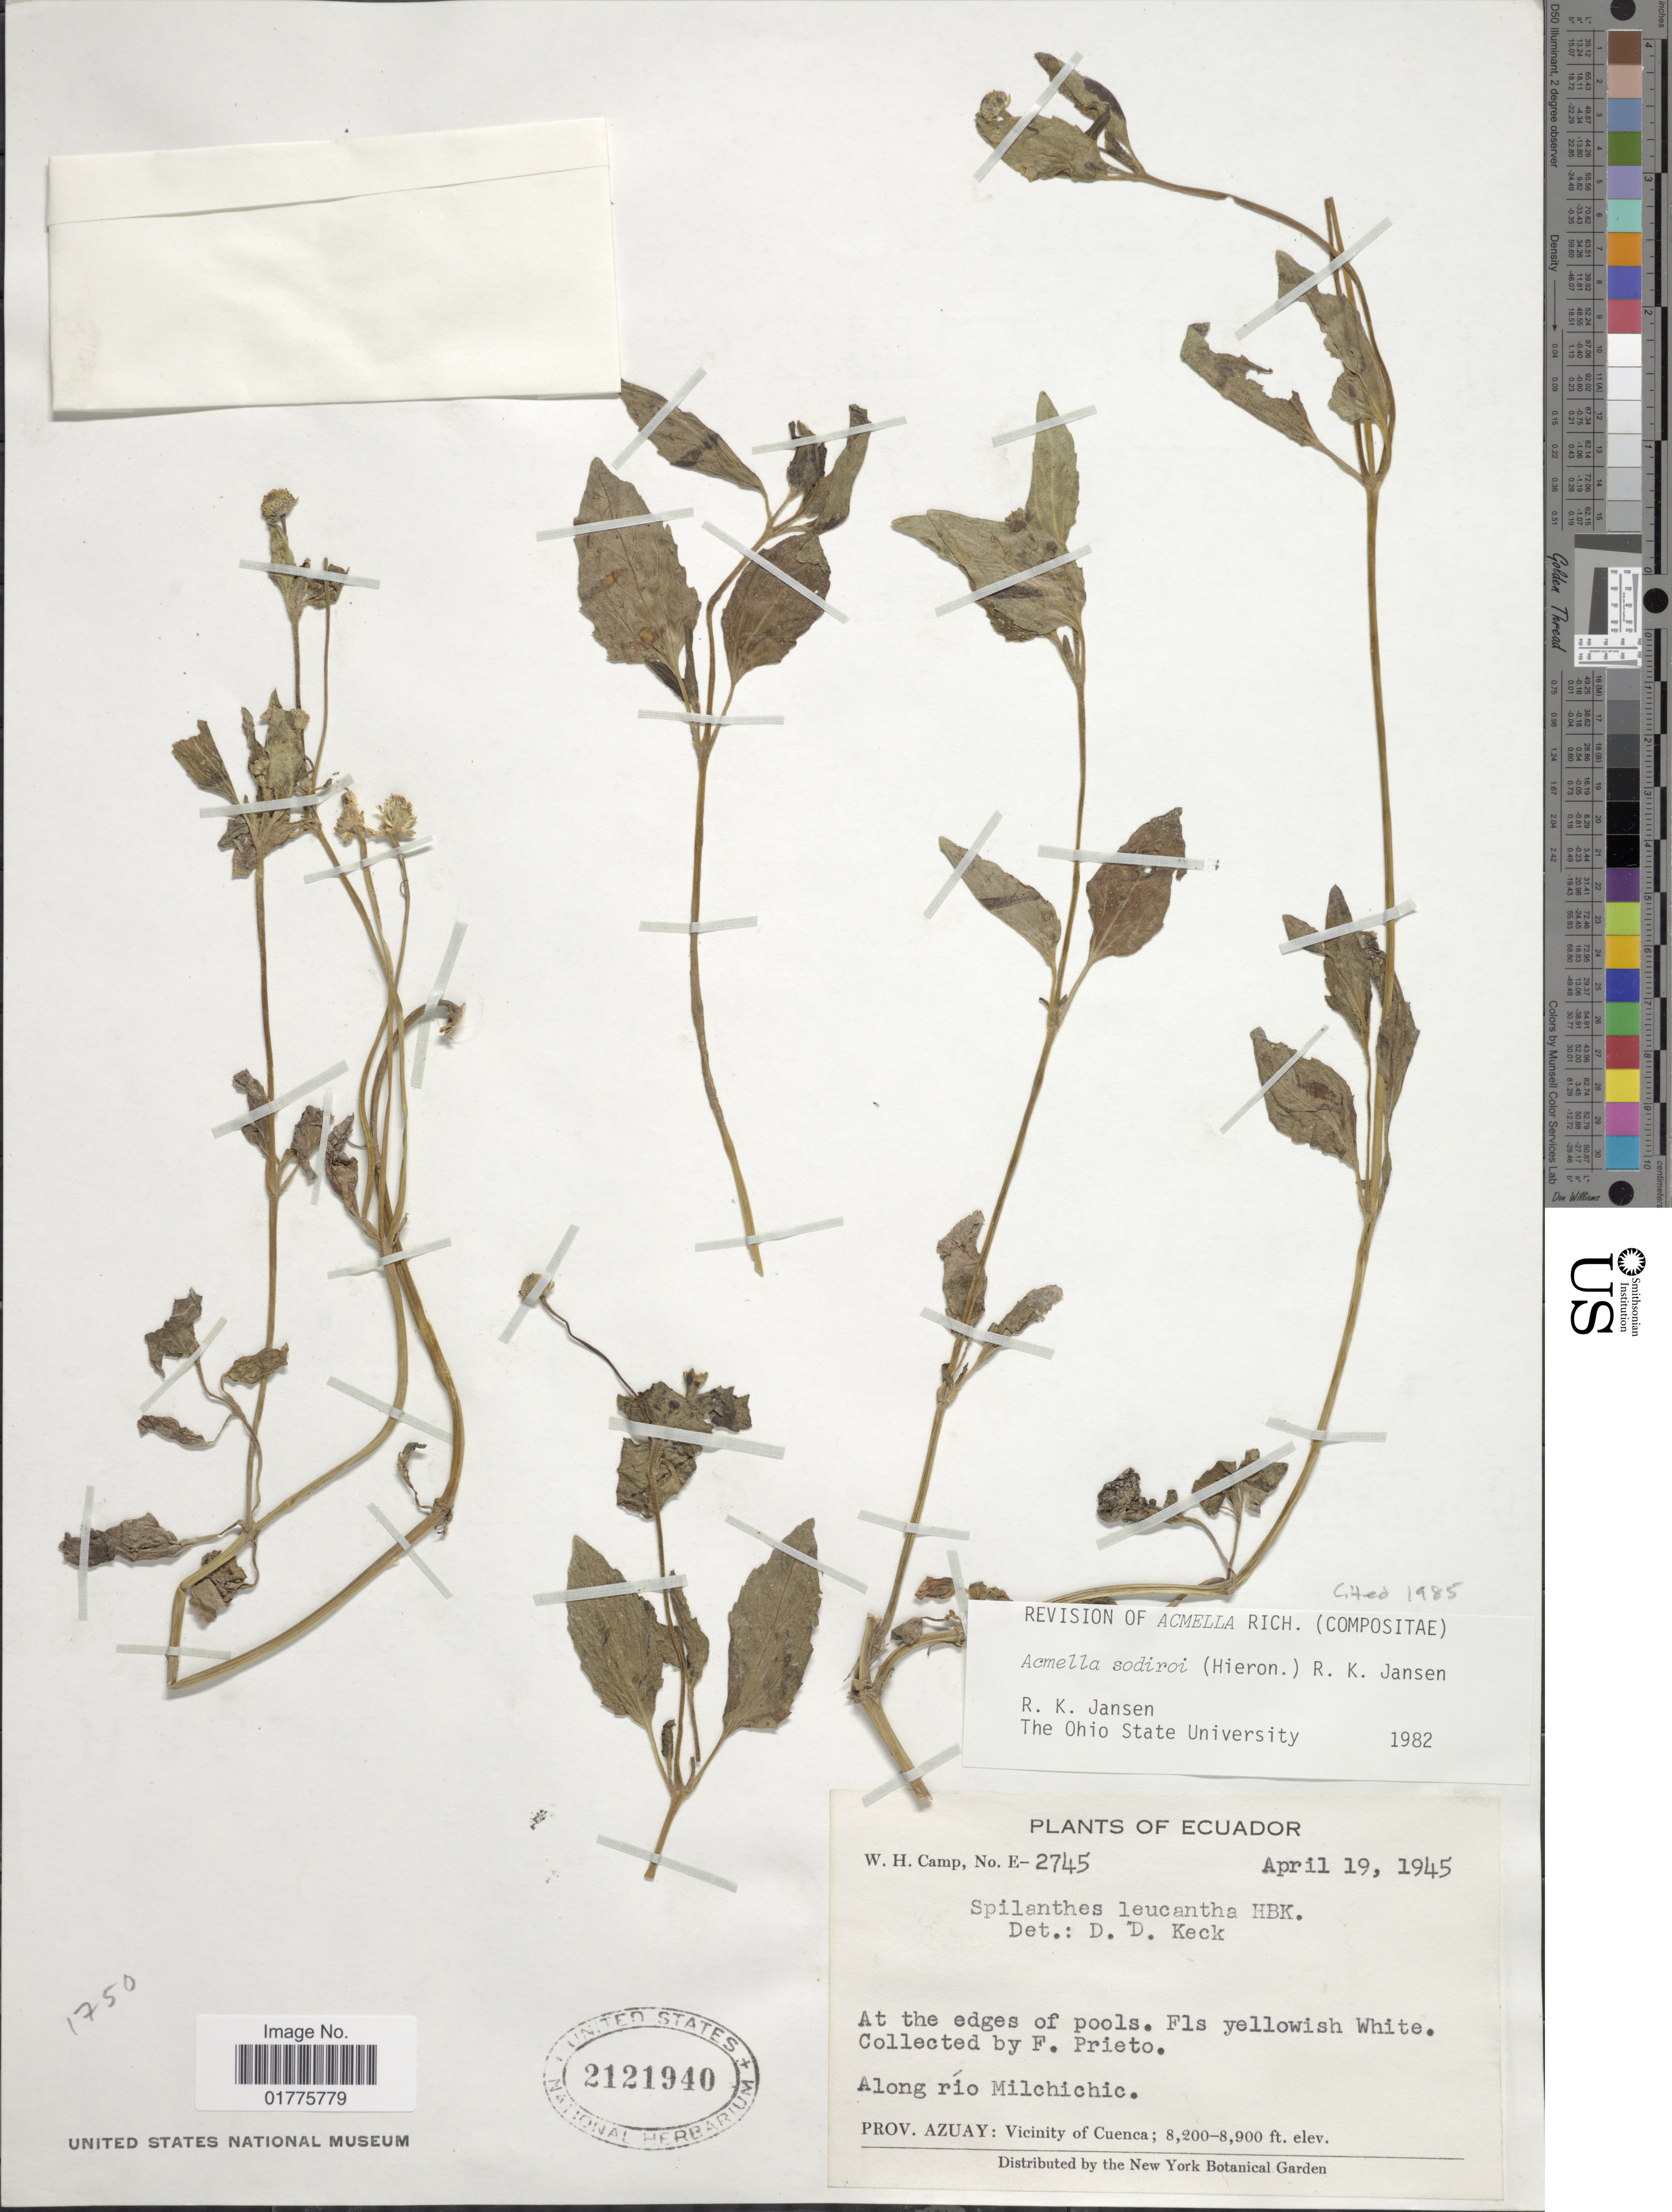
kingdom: Plantae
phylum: Tracheophyta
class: Magnoliopsida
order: Asterales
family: Asteraceae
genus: Acmella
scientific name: Acmella sodiroi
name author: (Hieron.) R.K. Jansen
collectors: F. Prieto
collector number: E-2745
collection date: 1945-04-19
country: Ecuador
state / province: Azuay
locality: At the edges of pools, along rio Michichic. Vicinity of Cuenca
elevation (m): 2499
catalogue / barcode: US 2121940